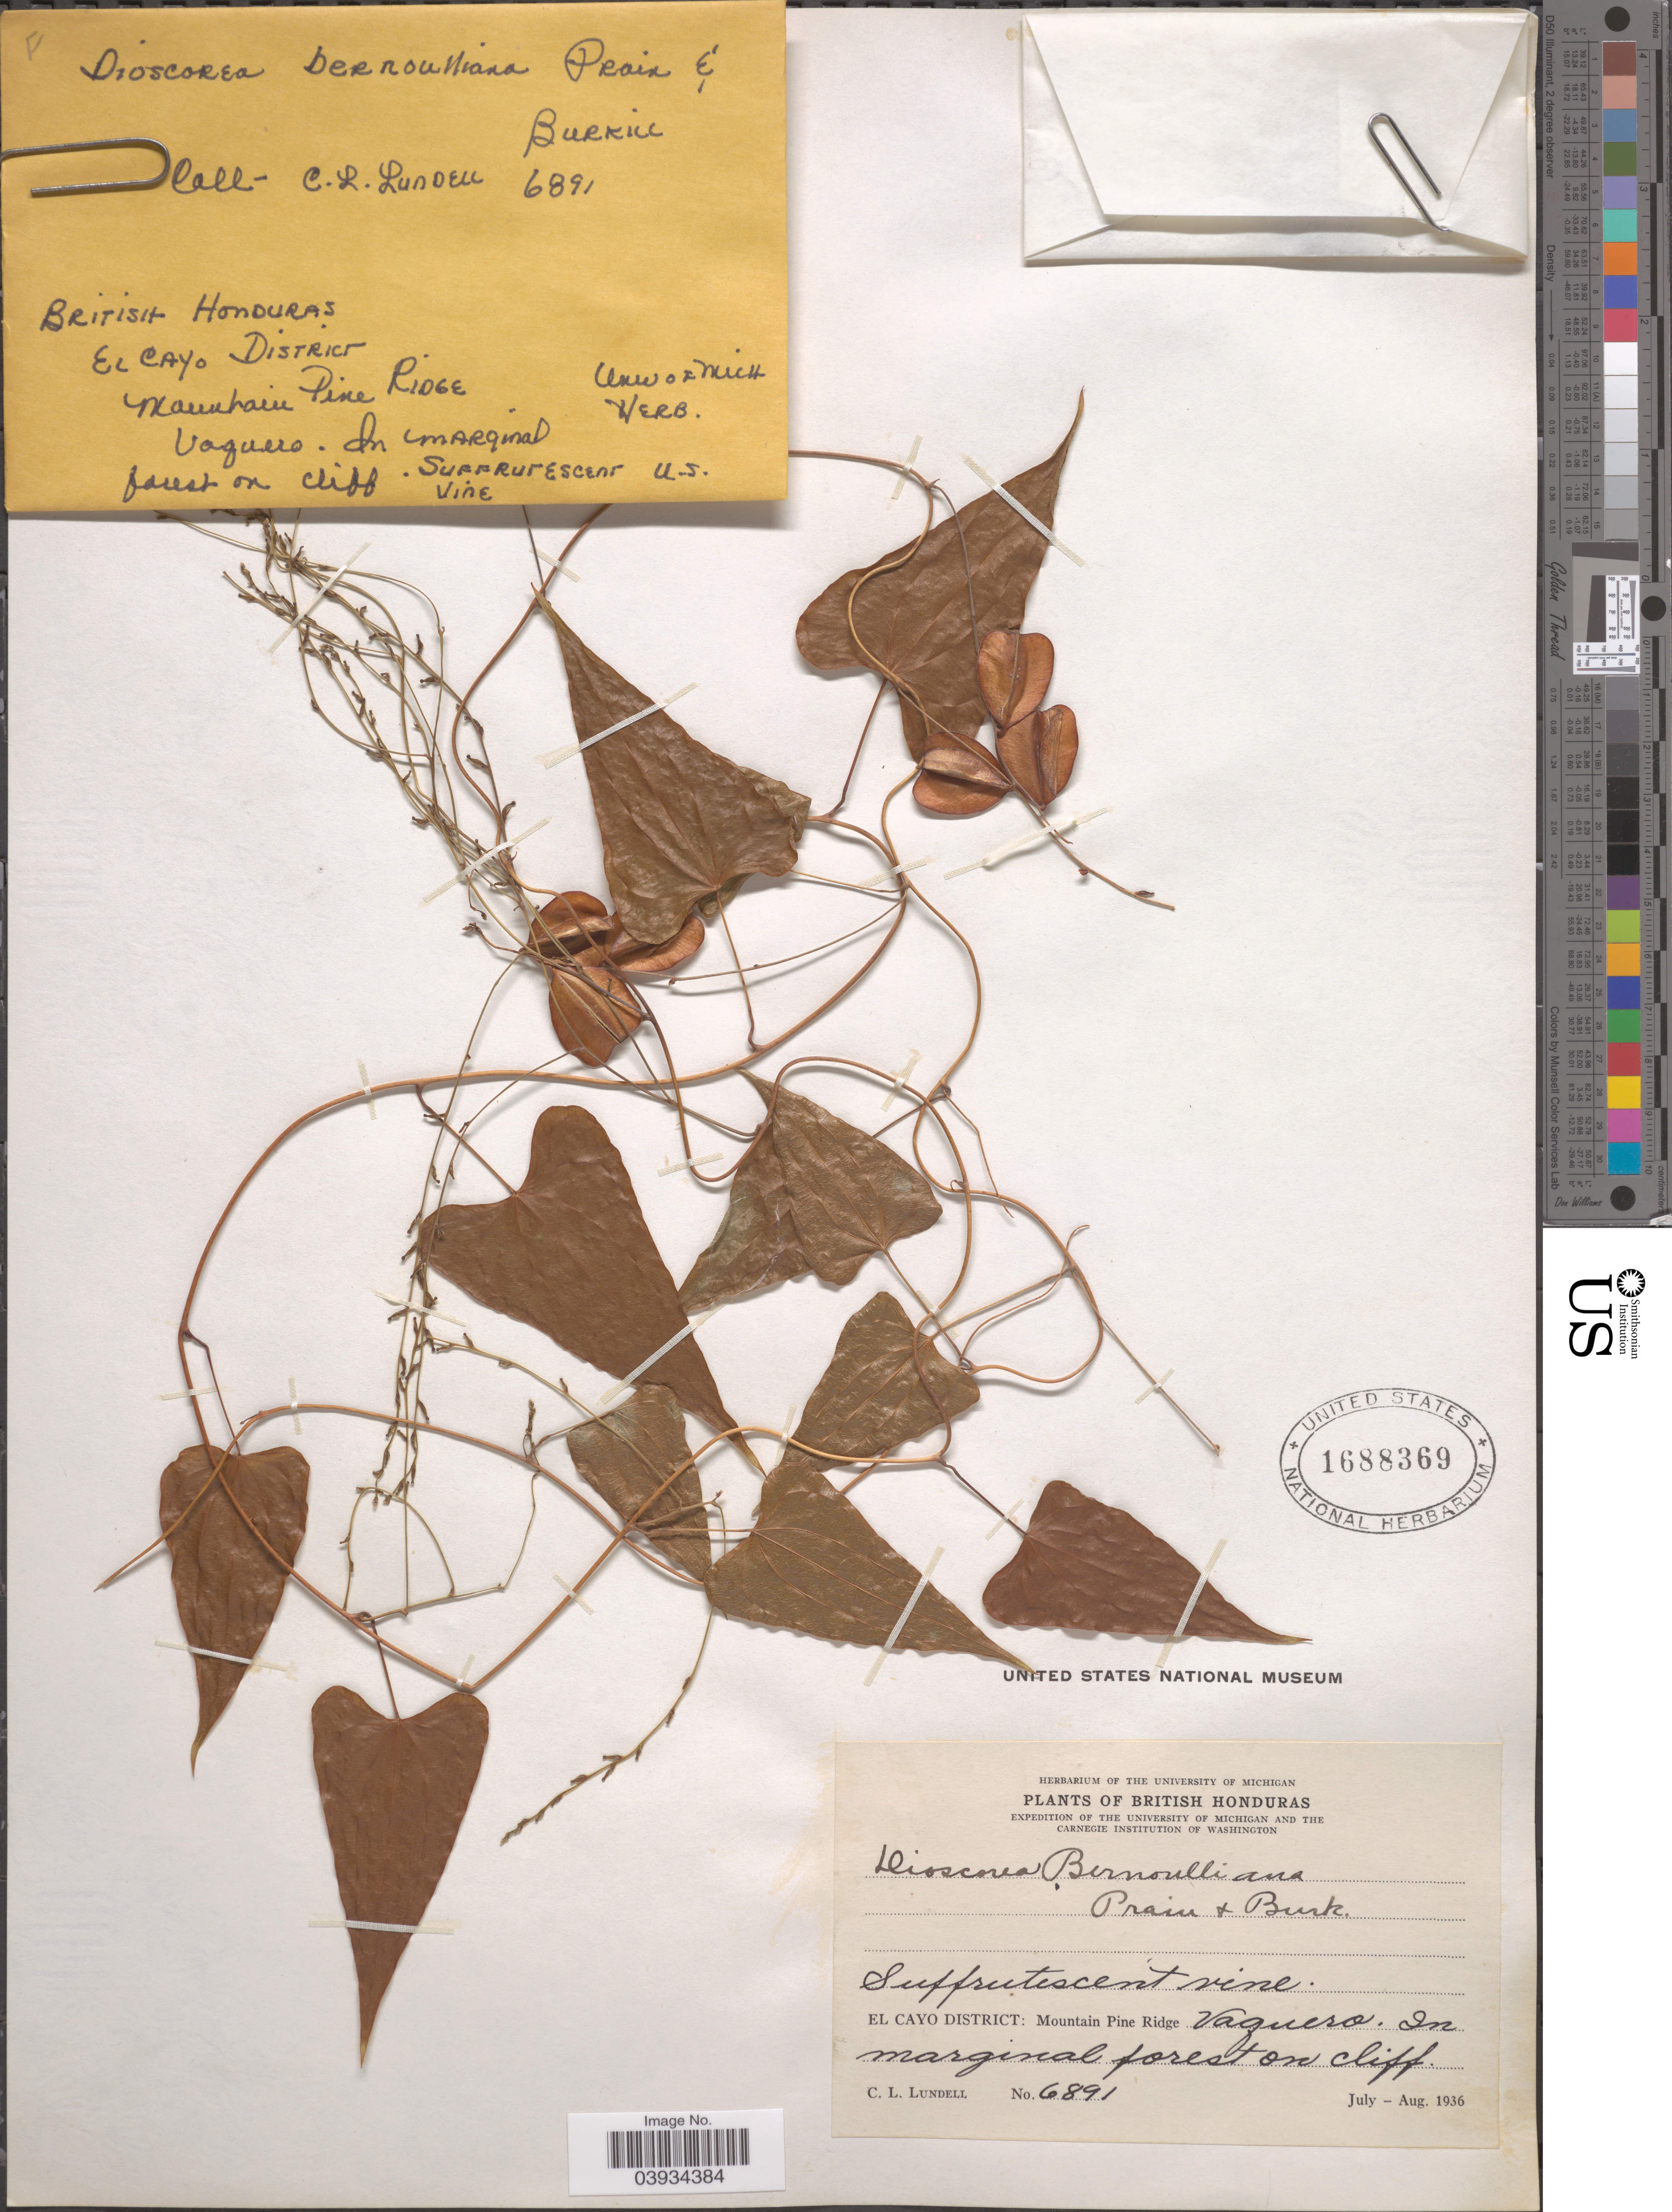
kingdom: Plantae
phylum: Tracheophyta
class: Liliopsida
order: Dioscoreales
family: Dioscoreaceae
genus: Dioscorea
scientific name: Dioscorea bernoulliana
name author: Prain & Burkill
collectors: C. L. Lundell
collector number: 6891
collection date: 1936-07/1936-08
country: Belize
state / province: Cayo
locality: British Honduras. El Cayo District: Mountain Pine Ridge Vaquero. In marginal forest on cliff.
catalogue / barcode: US 1688369